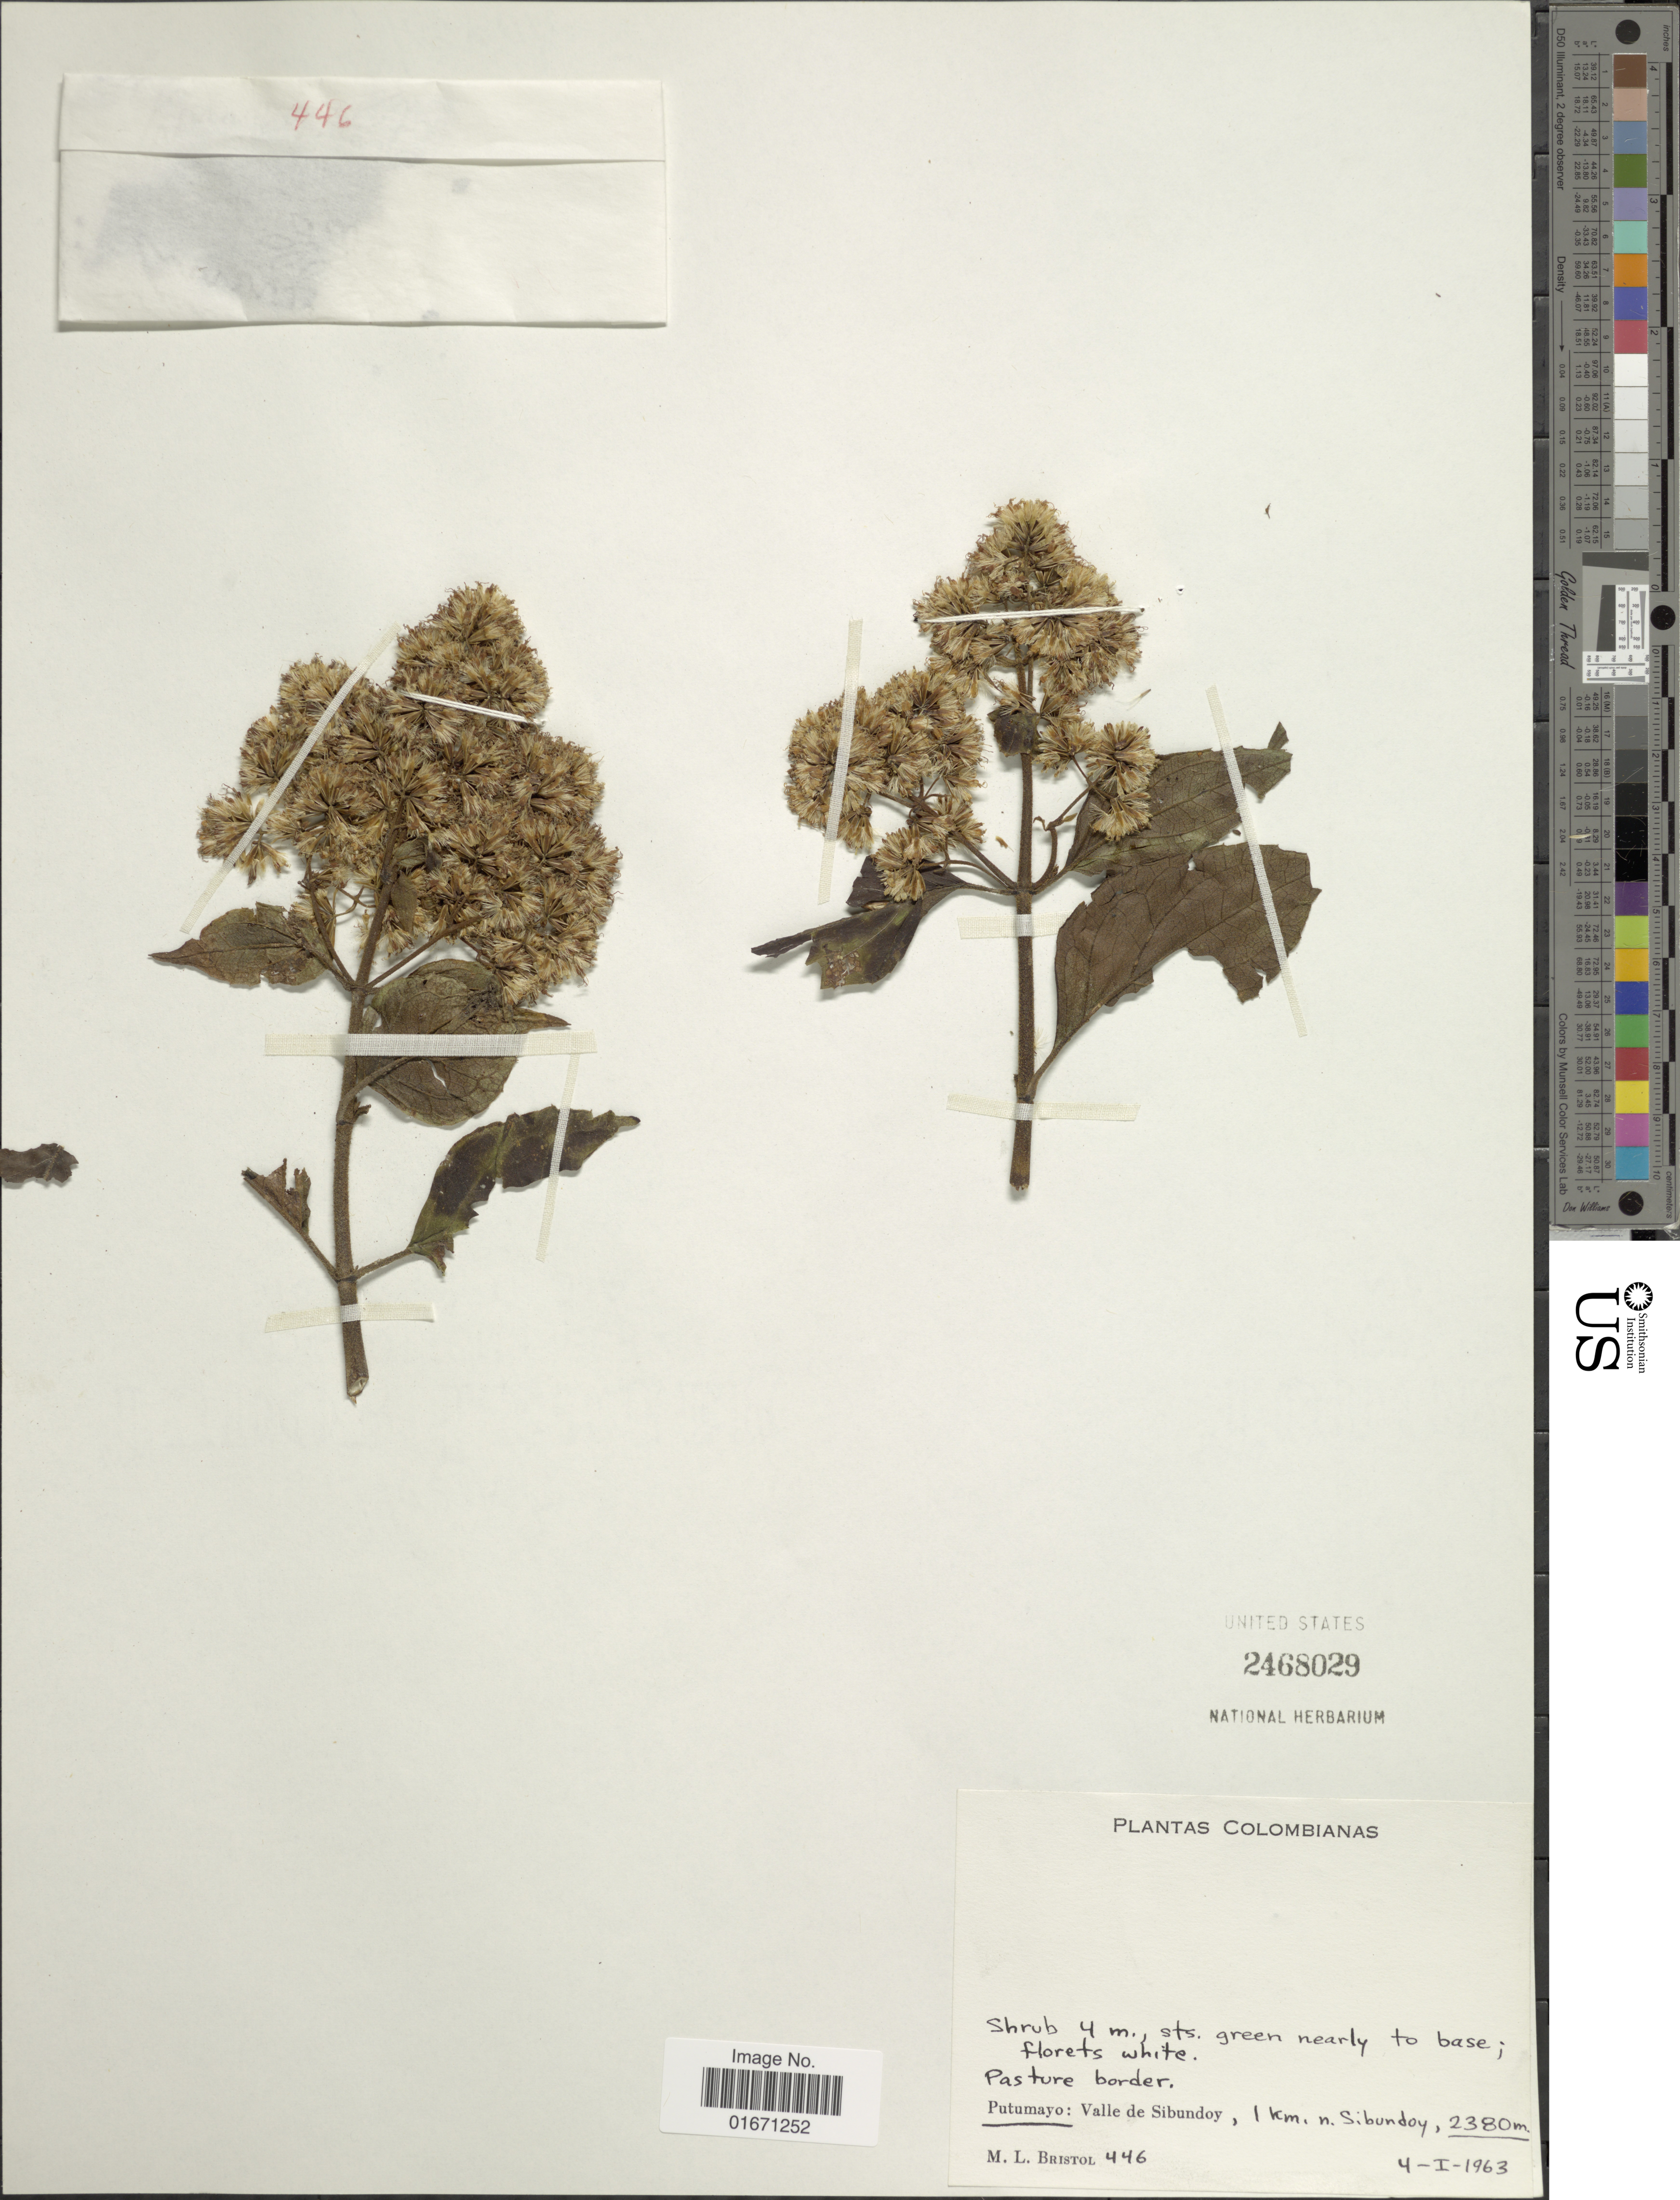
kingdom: Plantae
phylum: Tracheophyta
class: Magnoliopsida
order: Asterales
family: Asteraceae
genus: Mikania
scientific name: Mikania jamesonii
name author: B.L. Rob.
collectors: M. L. Bristol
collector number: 446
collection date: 1963-01-04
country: Colombia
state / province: Putumayo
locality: Valle de Sibundoy, 1 km n. Sibundoy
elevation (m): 2380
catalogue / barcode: US 2468029